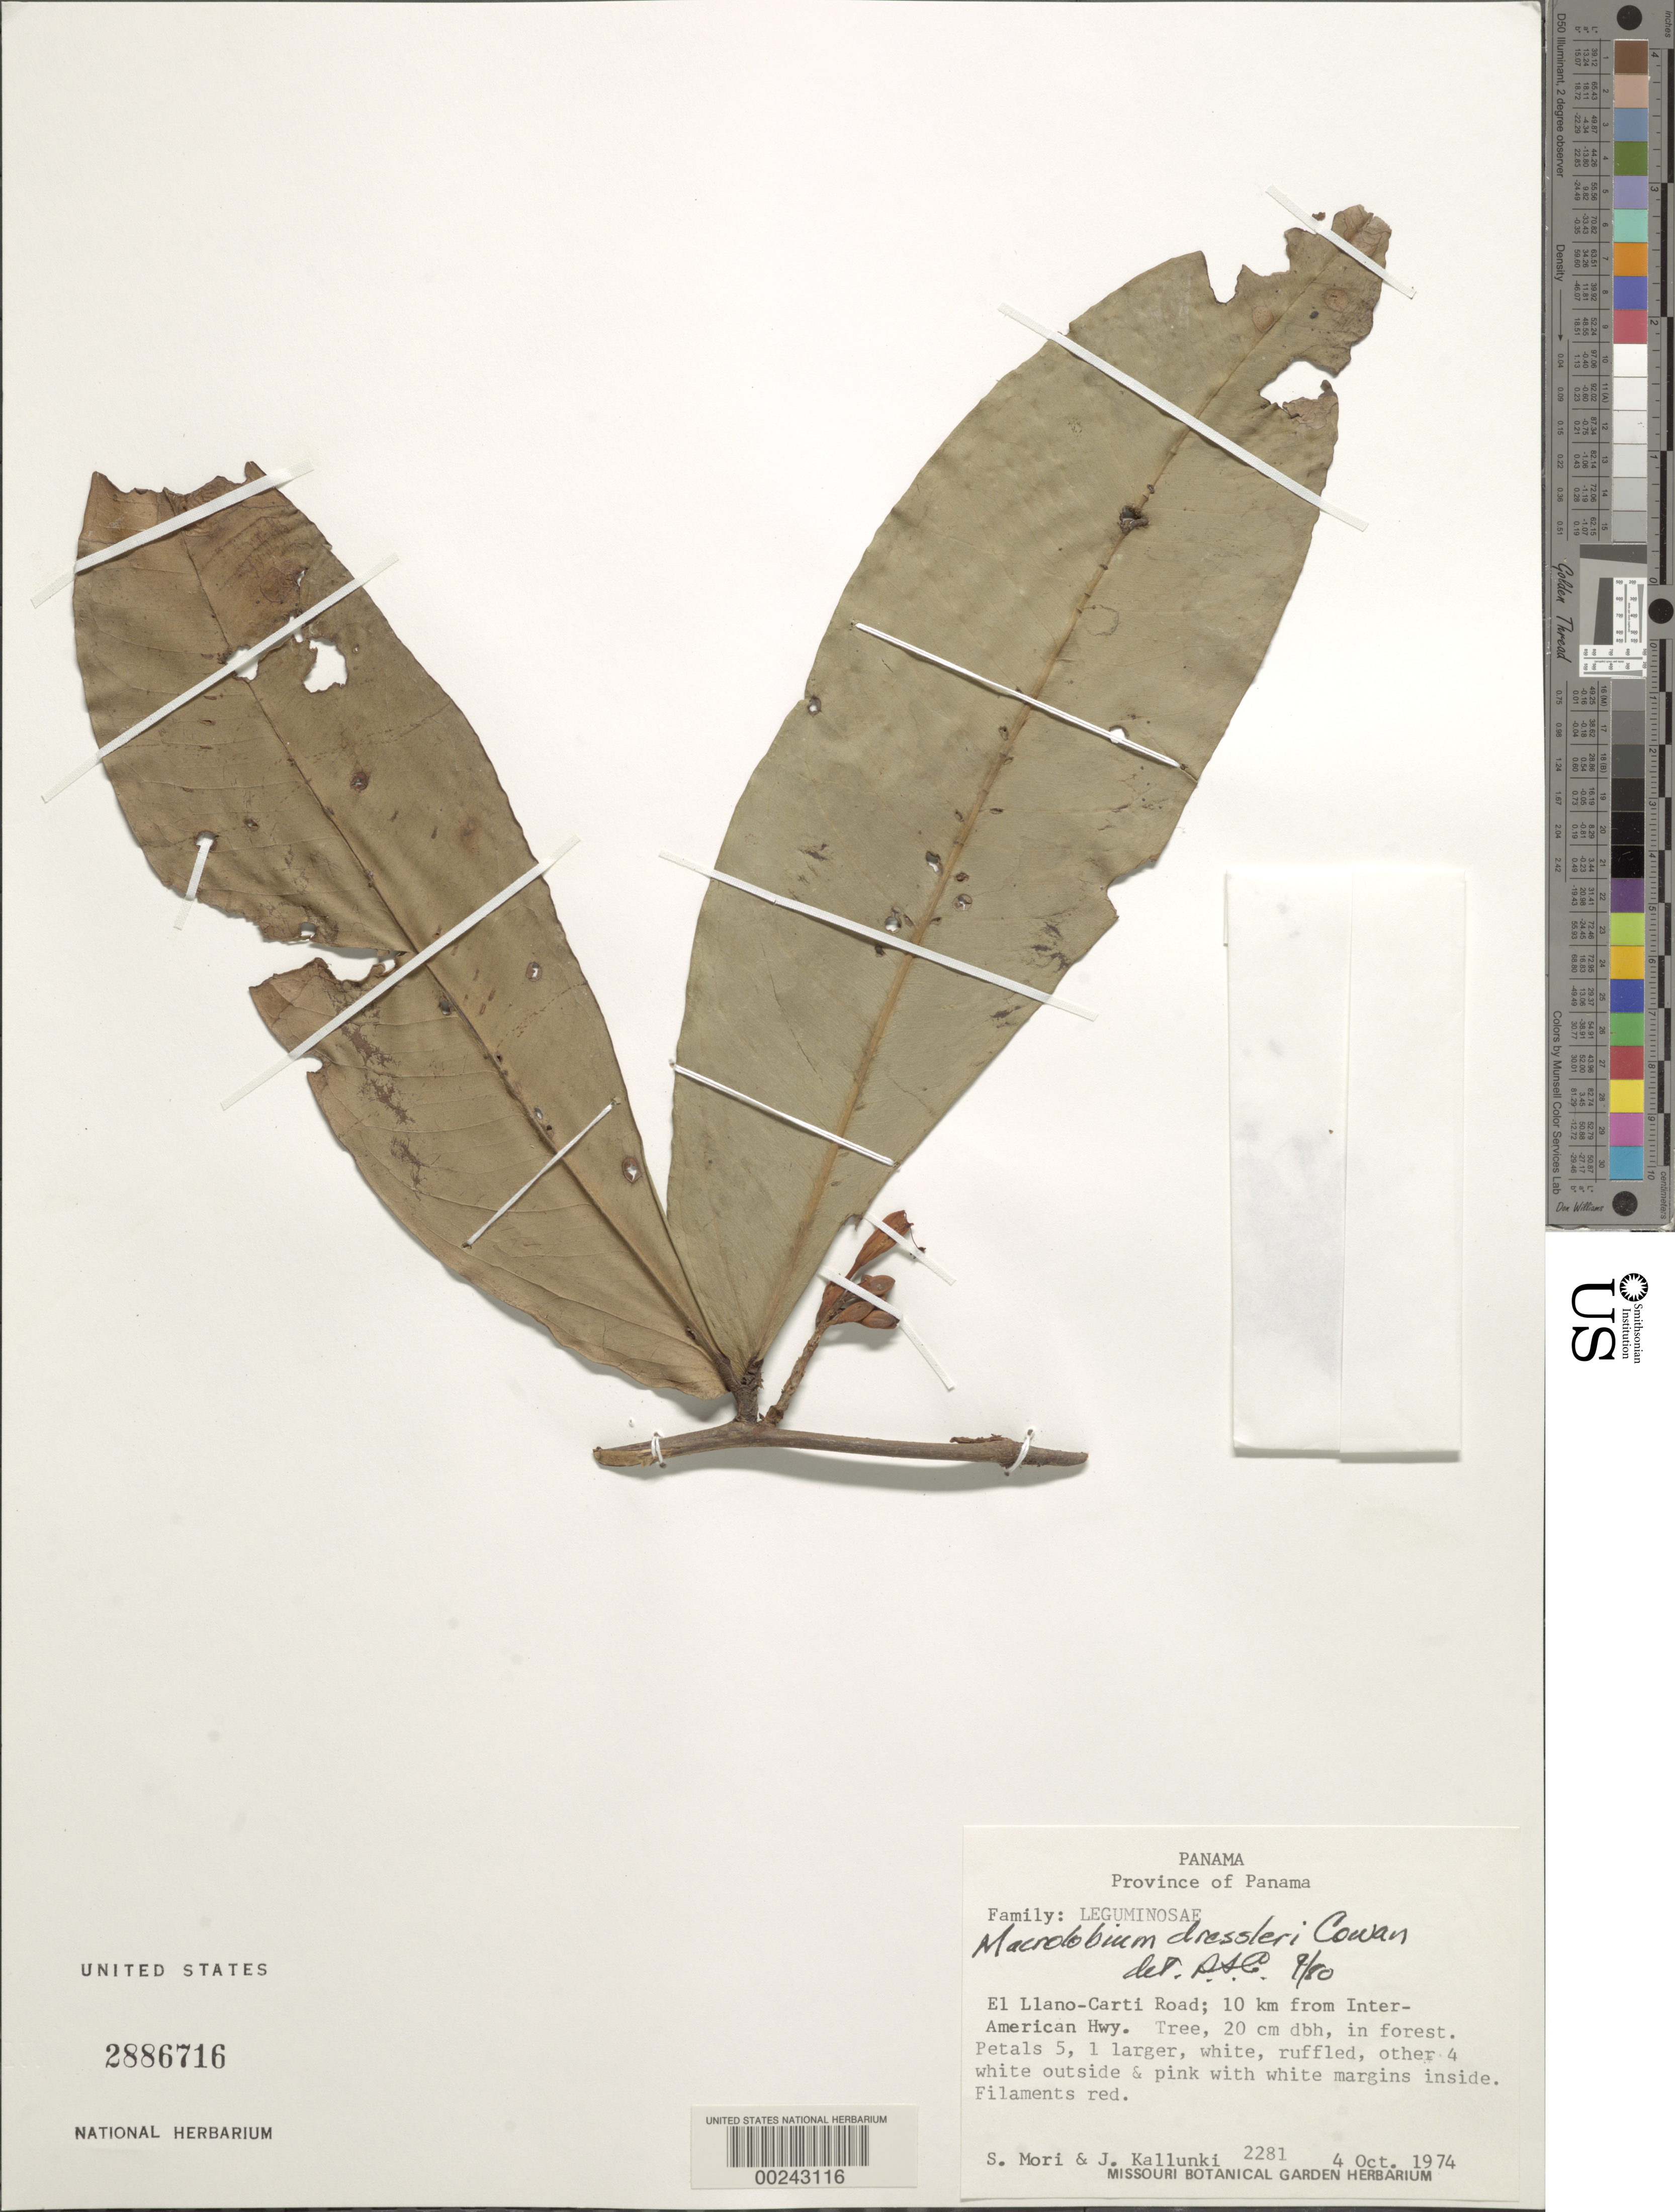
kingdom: Plantae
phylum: Tracheophyta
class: Magnoliopsida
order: Fabales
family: Fabaceae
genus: Macrolobium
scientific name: Macrolobium dressleri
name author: R.S. Cowan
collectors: S. Mori & J. Kallunki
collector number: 2281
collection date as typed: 04 Oct 1974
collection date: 1974-10-04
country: Panama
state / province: Panamá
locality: El Llano-Carti road, 10 km from inter-American Hwy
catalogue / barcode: US 2886716